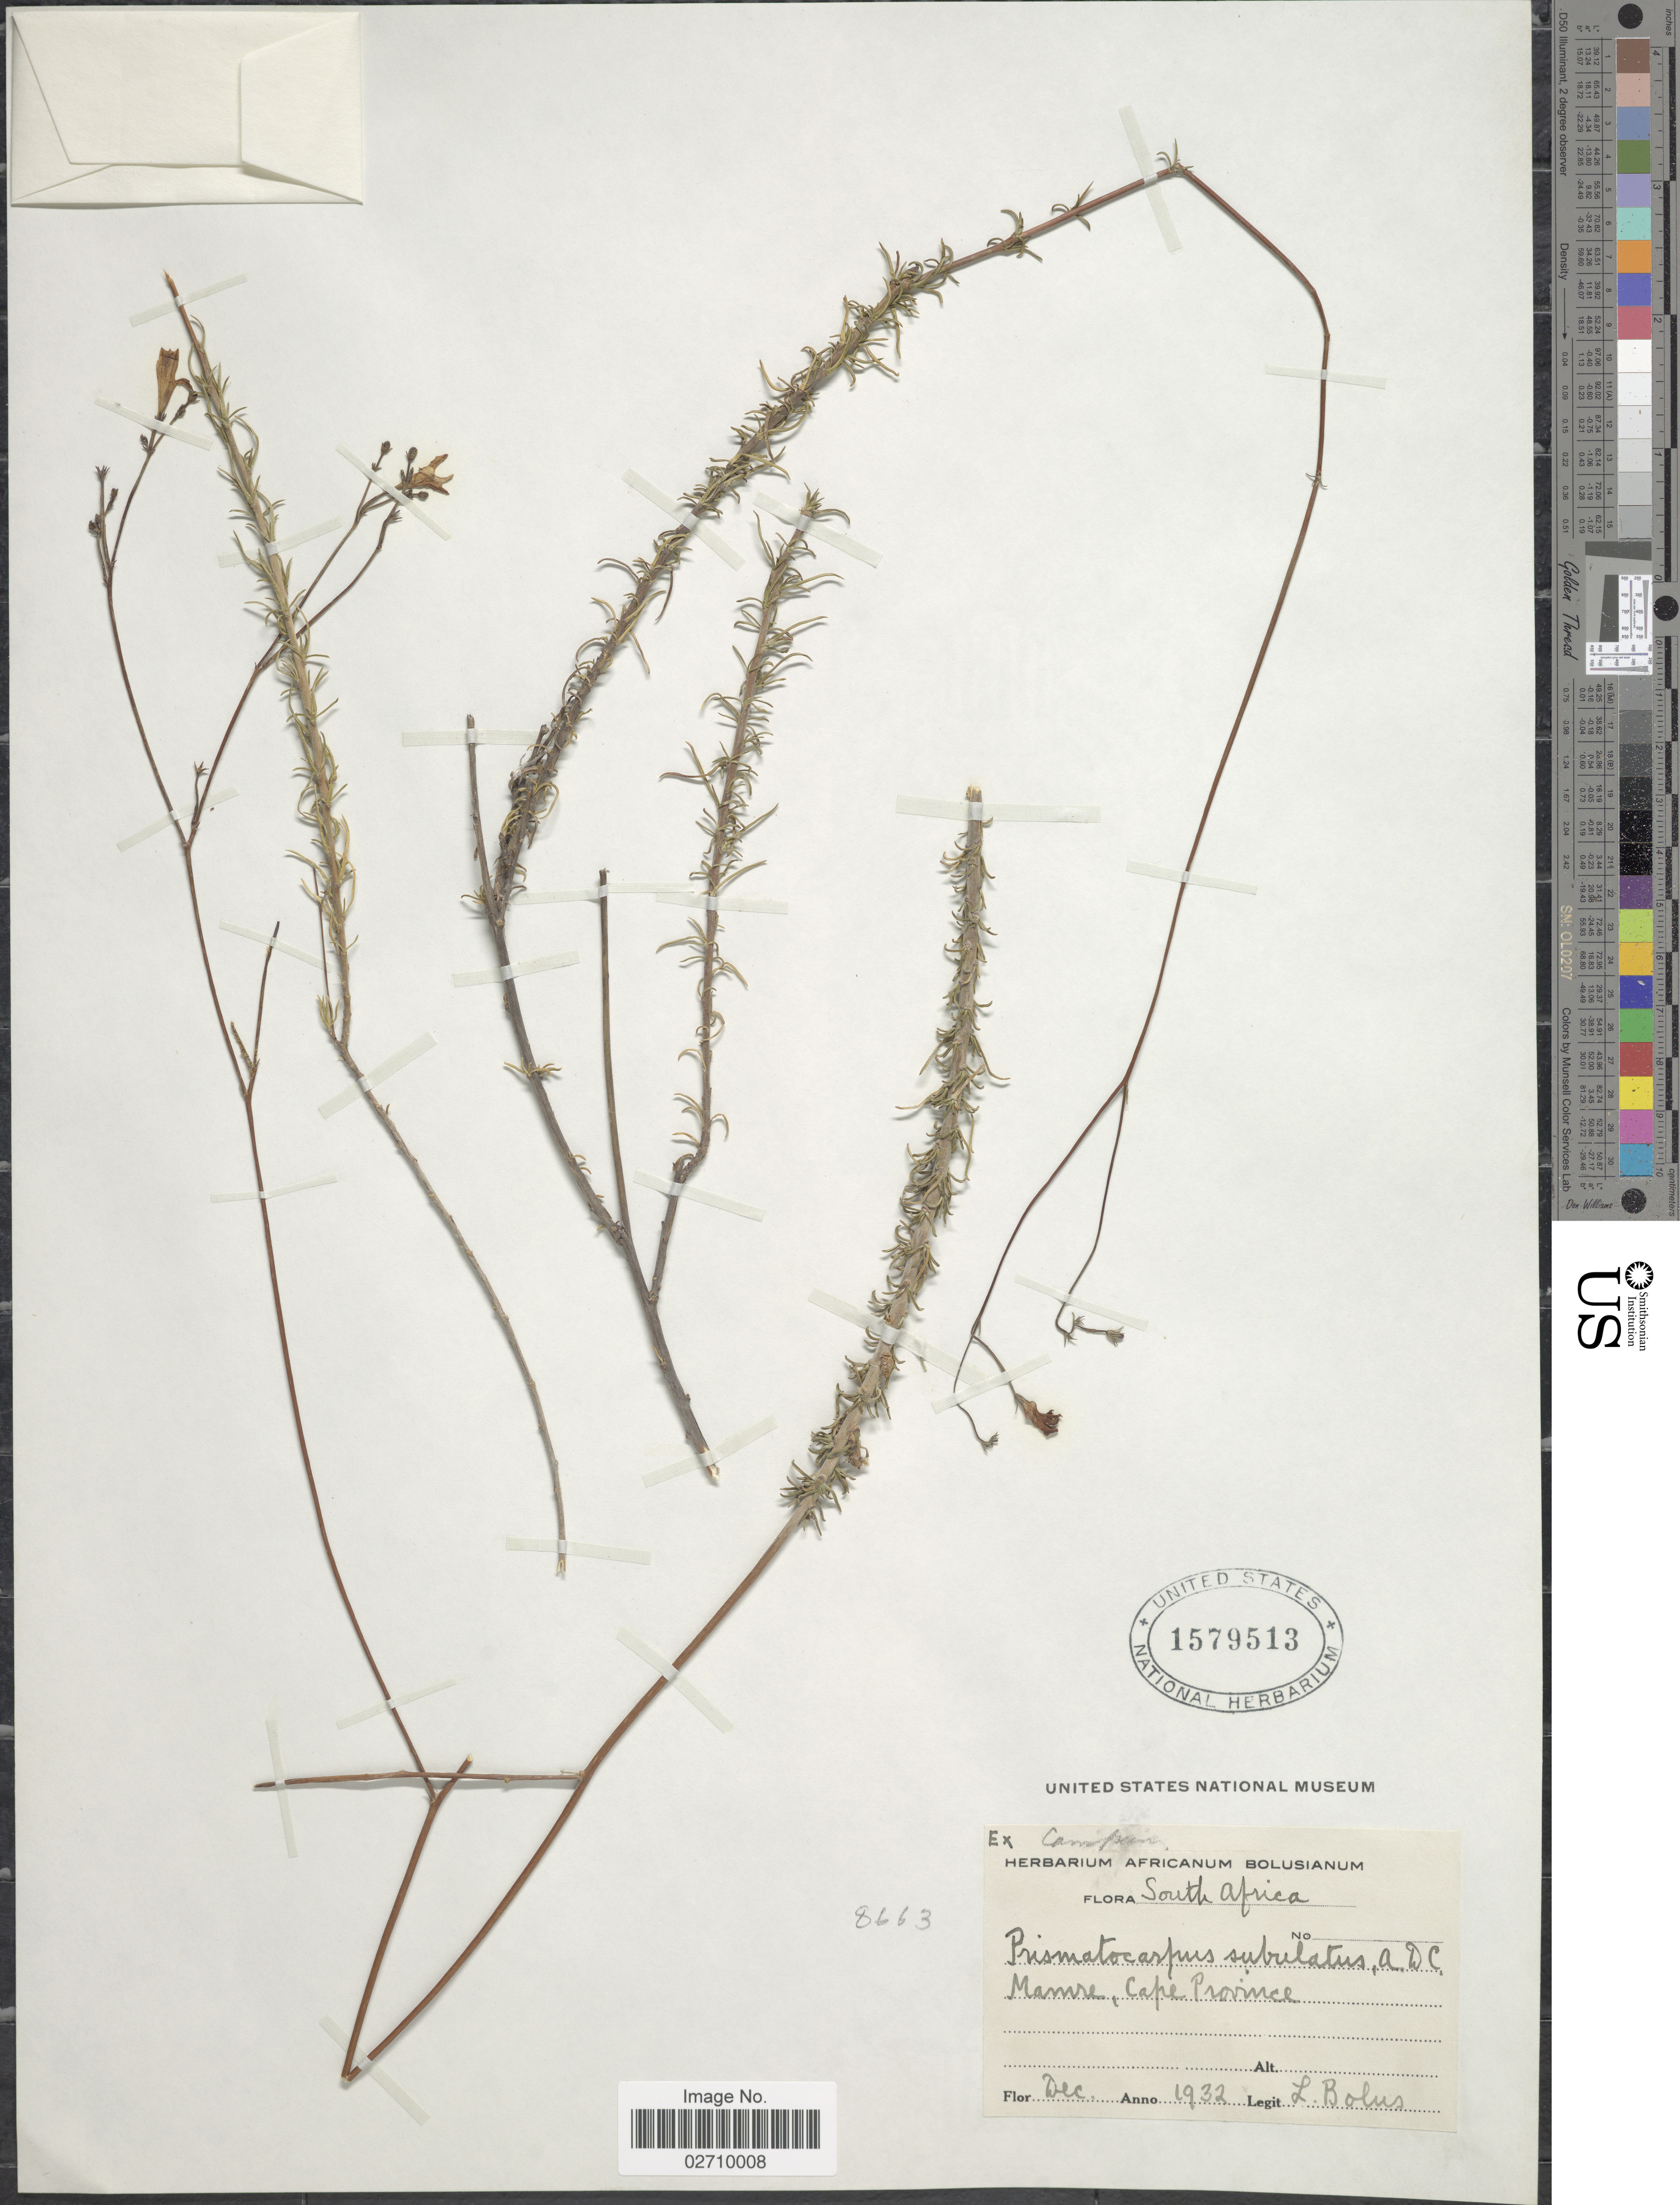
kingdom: Plantae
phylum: Tracheophyta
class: Magnoliopsida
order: Asterales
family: Campanulaceae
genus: Prismatocarpus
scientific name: Prismatocarpus subulatus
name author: (Thunb.) A. DC.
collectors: L. Bolus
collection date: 1932-12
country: South Africa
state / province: Western Cape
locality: Mamre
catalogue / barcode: US 1579513